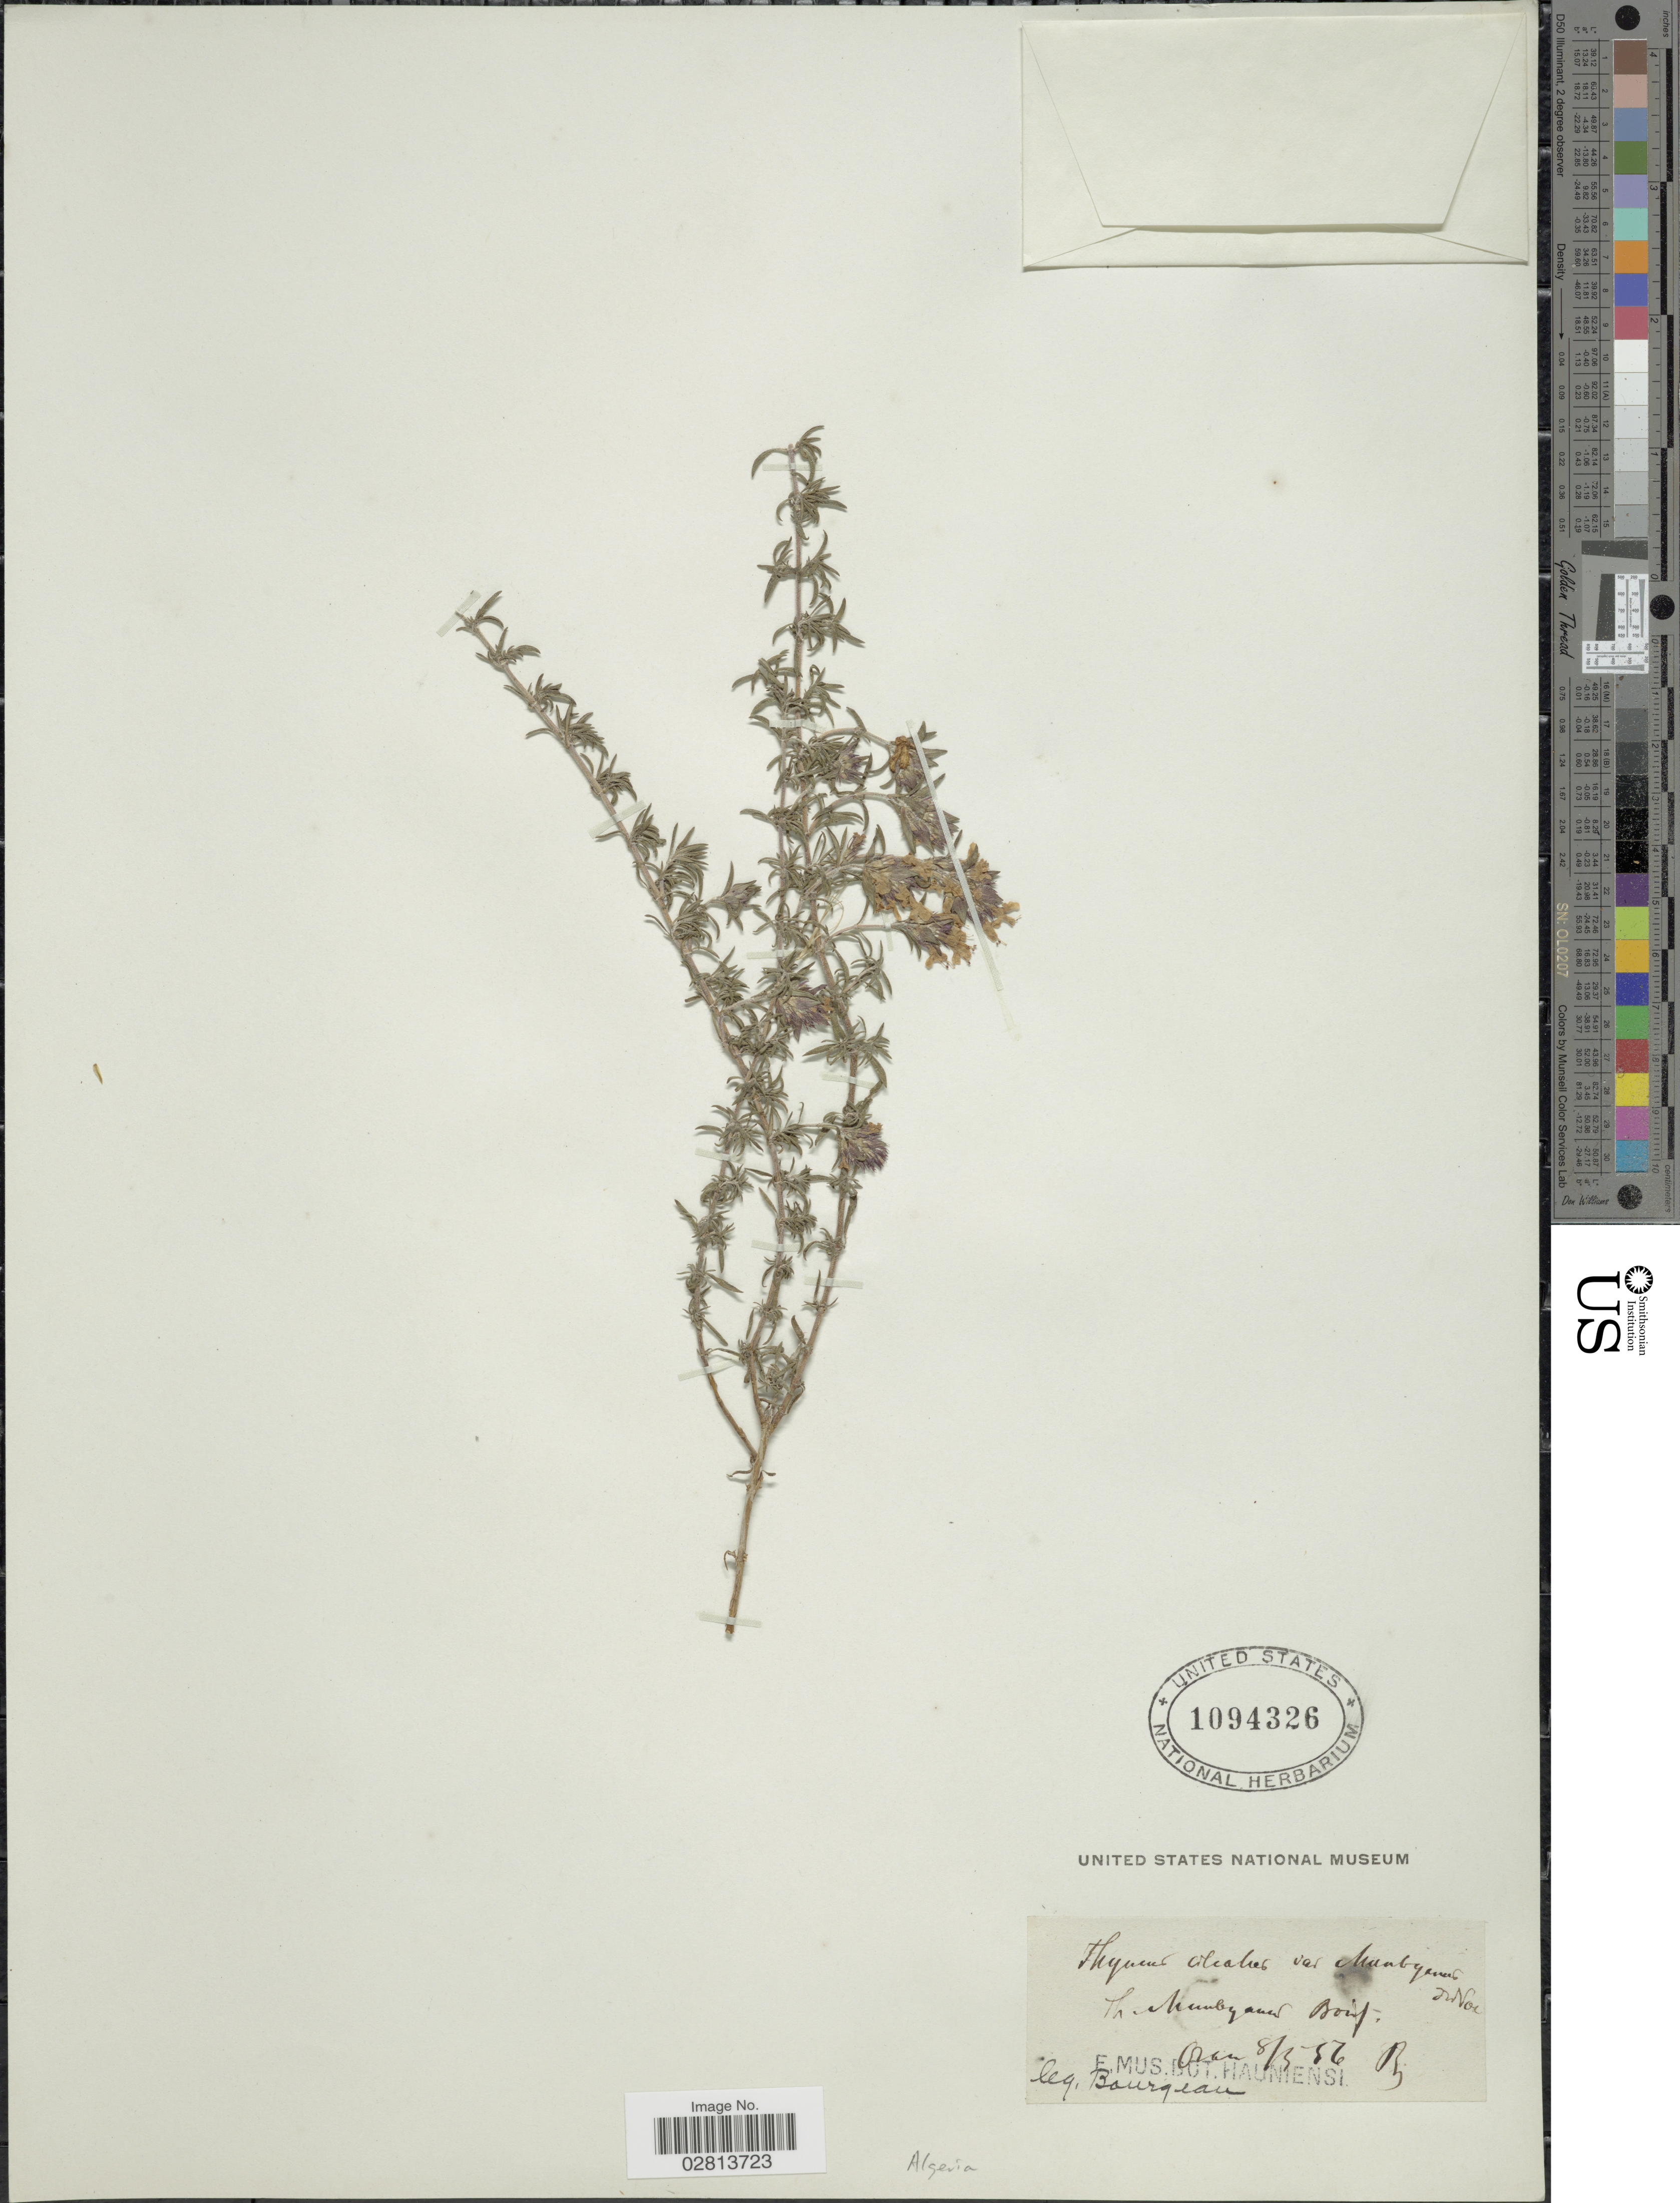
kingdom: Plantae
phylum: Tracheophyta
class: Magnoliopsida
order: Lamiales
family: Lamiaceae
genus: Thymus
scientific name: Thymus munbyanus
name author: Boiss. & Reut.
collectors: -. Bourgeau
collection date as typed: Transcribed d/m/y: 8/5/56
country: Algeria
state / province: Oran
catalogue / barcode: US 1094326